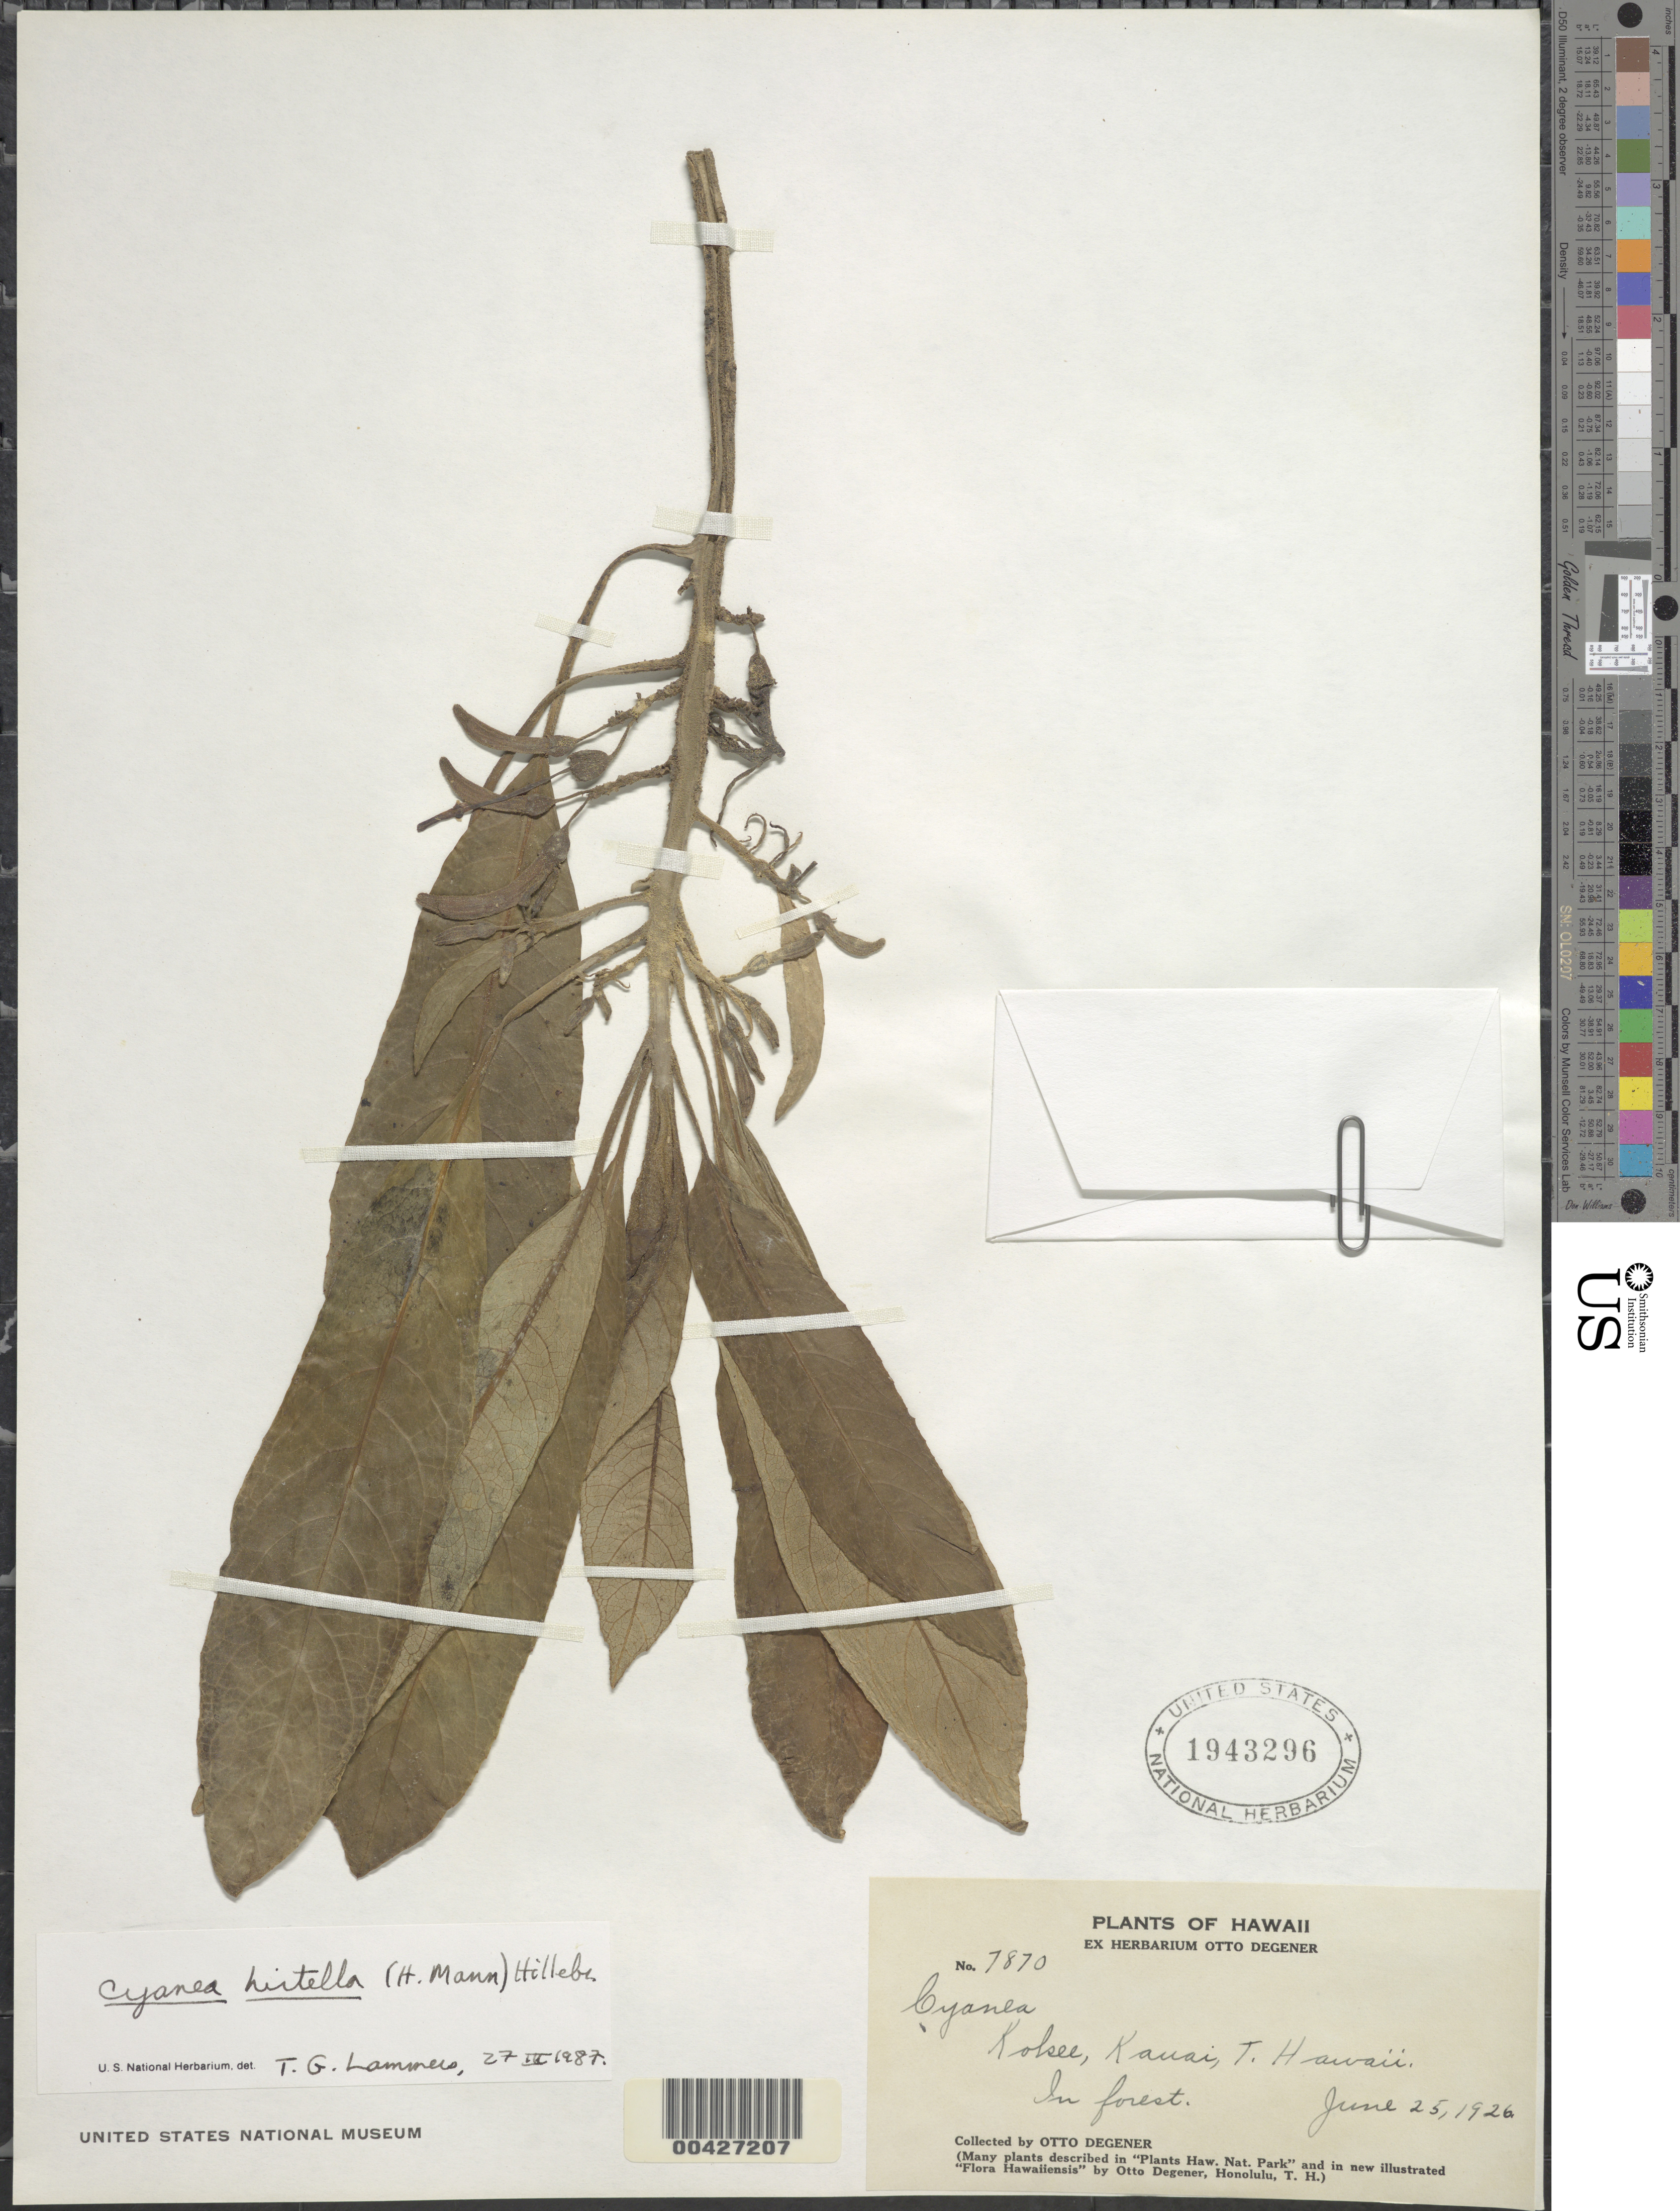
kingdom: Plantae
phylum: Tracheophyta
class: Magnoliopsida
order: Asterales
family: Campanulaceae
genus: Cyanea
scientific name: Cyanea hirtella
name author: (H. Mann) Hillebr.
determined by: Lammers, T. G.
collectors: O. Degener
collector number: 7870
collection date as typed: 25 Jun 1926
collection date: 1926-06-25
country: United States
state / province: Hawaii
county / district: Kauai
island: Kaua'i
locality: Kokee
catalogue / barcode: US 1943296